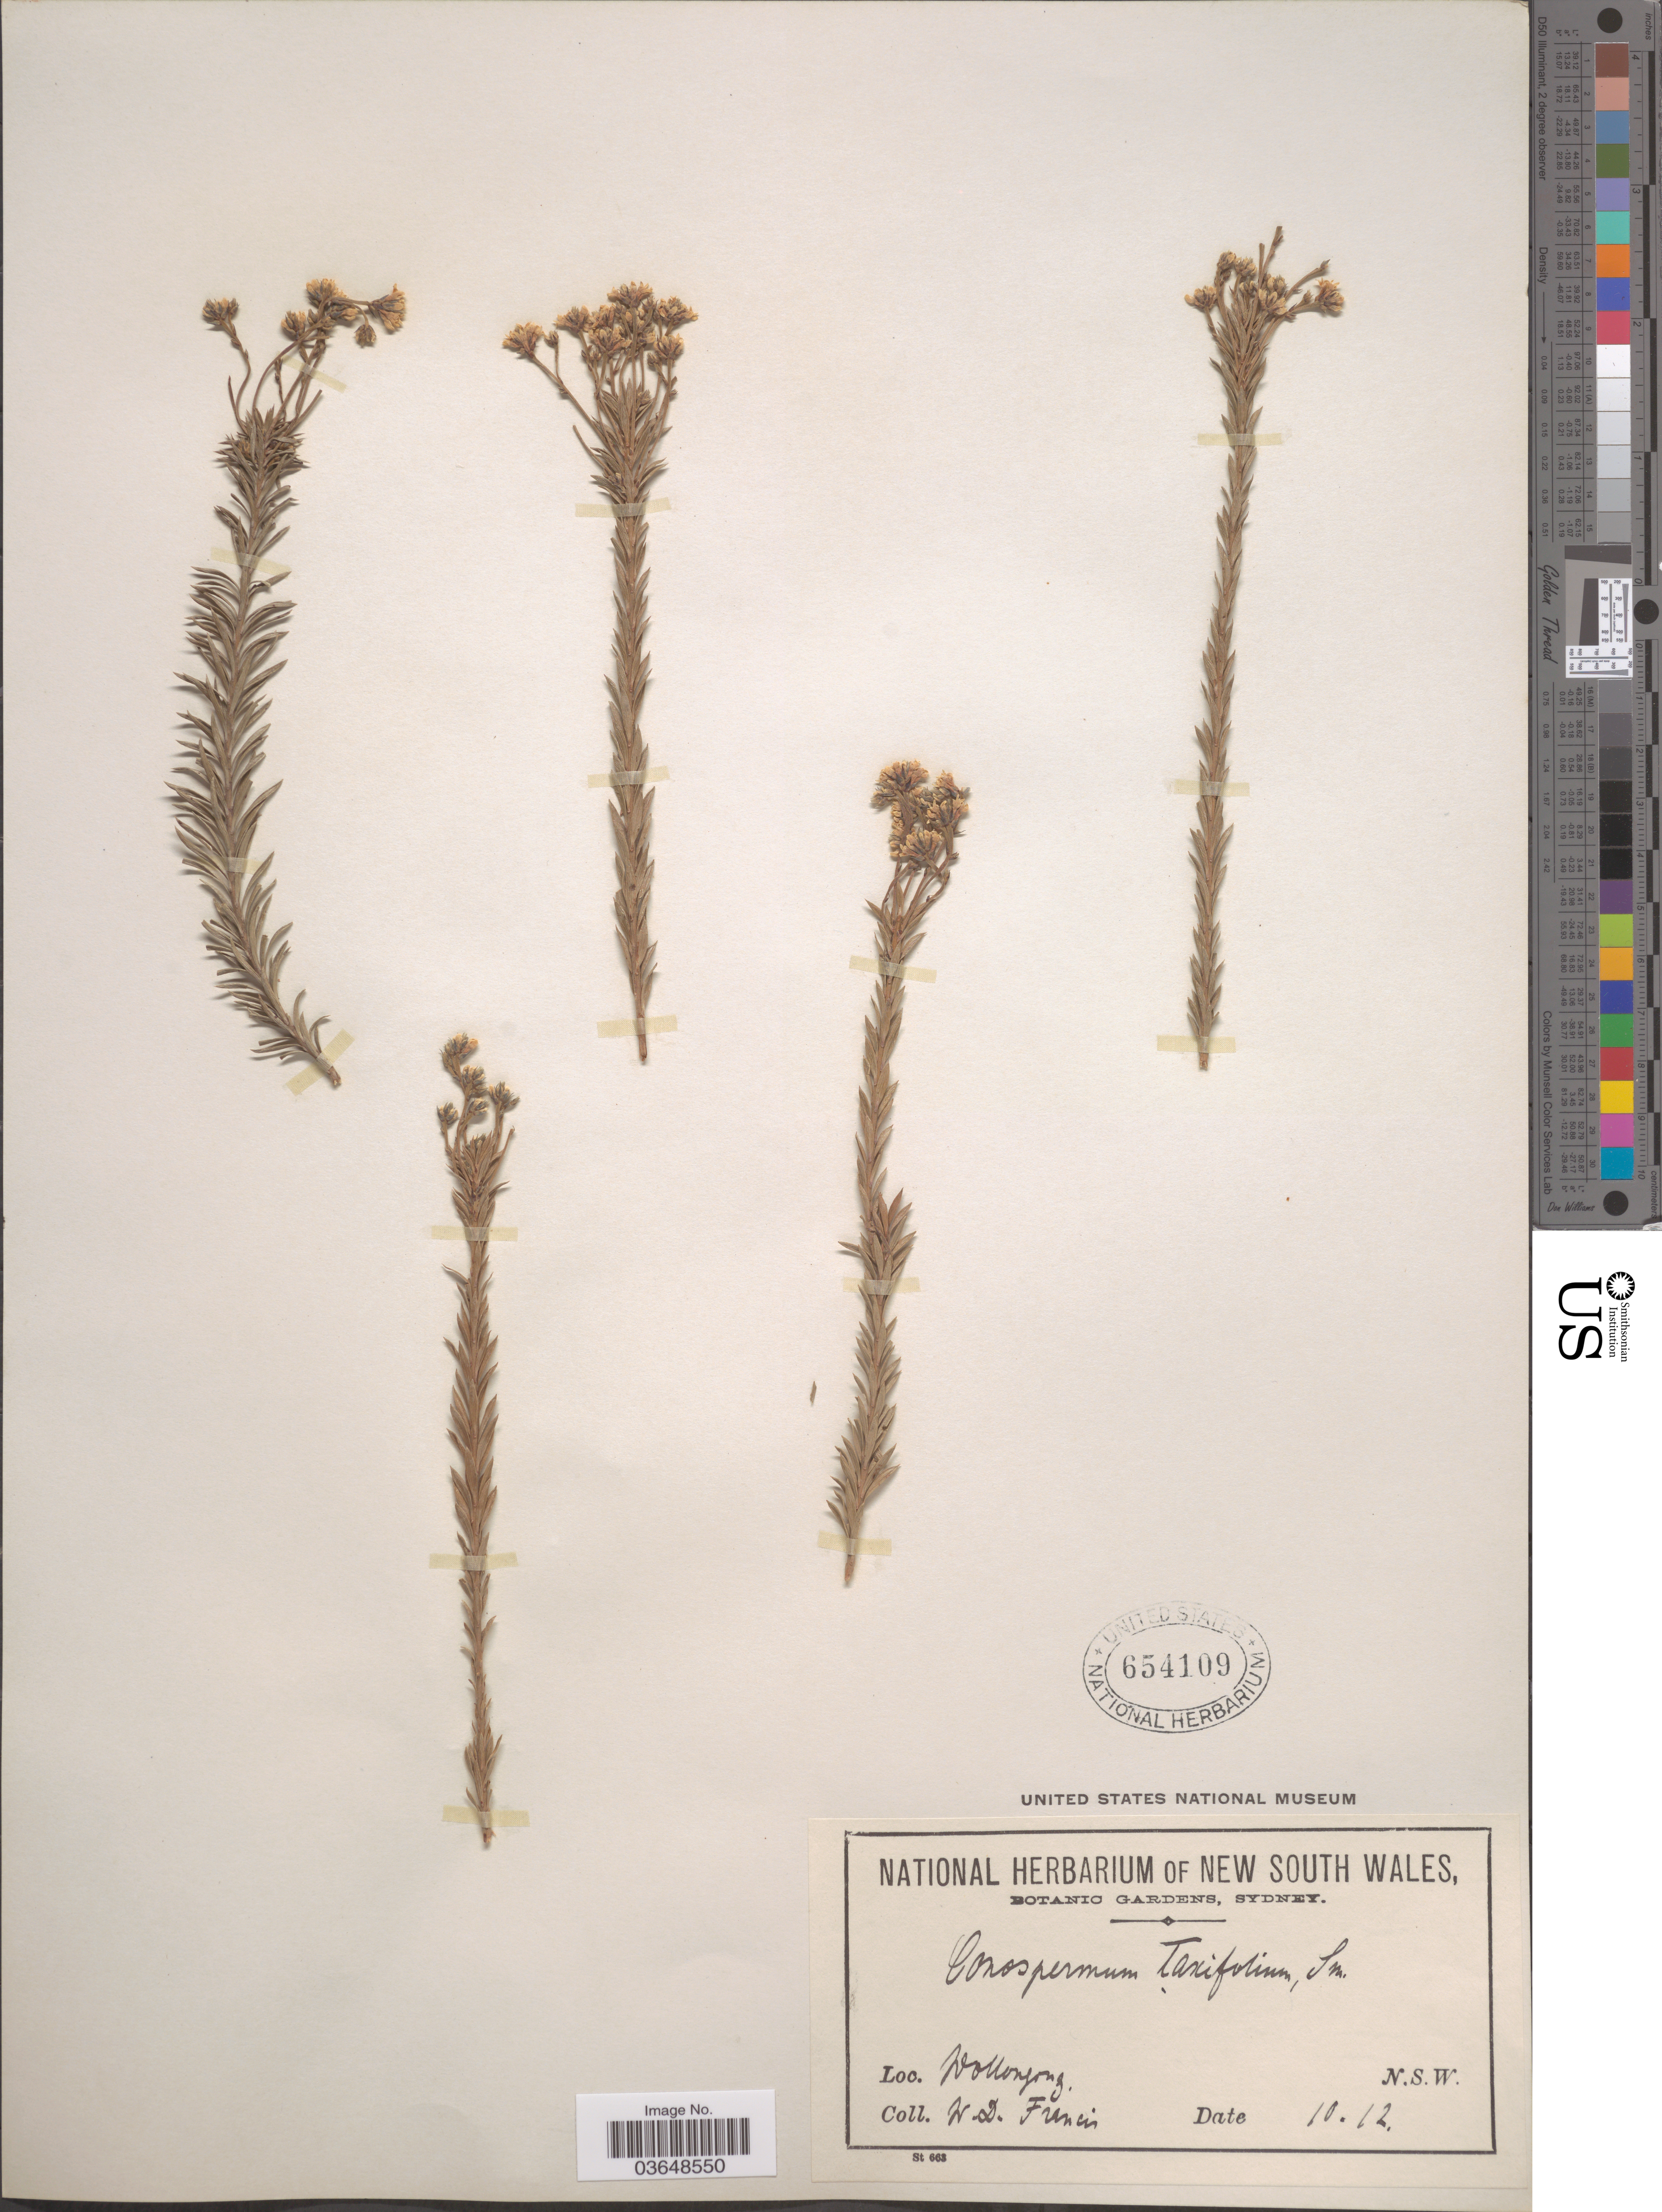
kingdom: Plantae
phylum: Tracheophyta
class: Magnoliopsida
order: Proteales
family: Proteaceae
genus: Conospermum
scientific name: Conospermum taxifolium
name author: Sm.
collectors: W. Francis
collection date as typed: Transcribed d/m/y: /10/12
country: Australia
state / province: New South Wales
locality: Wollongong.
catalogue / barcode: US 654109